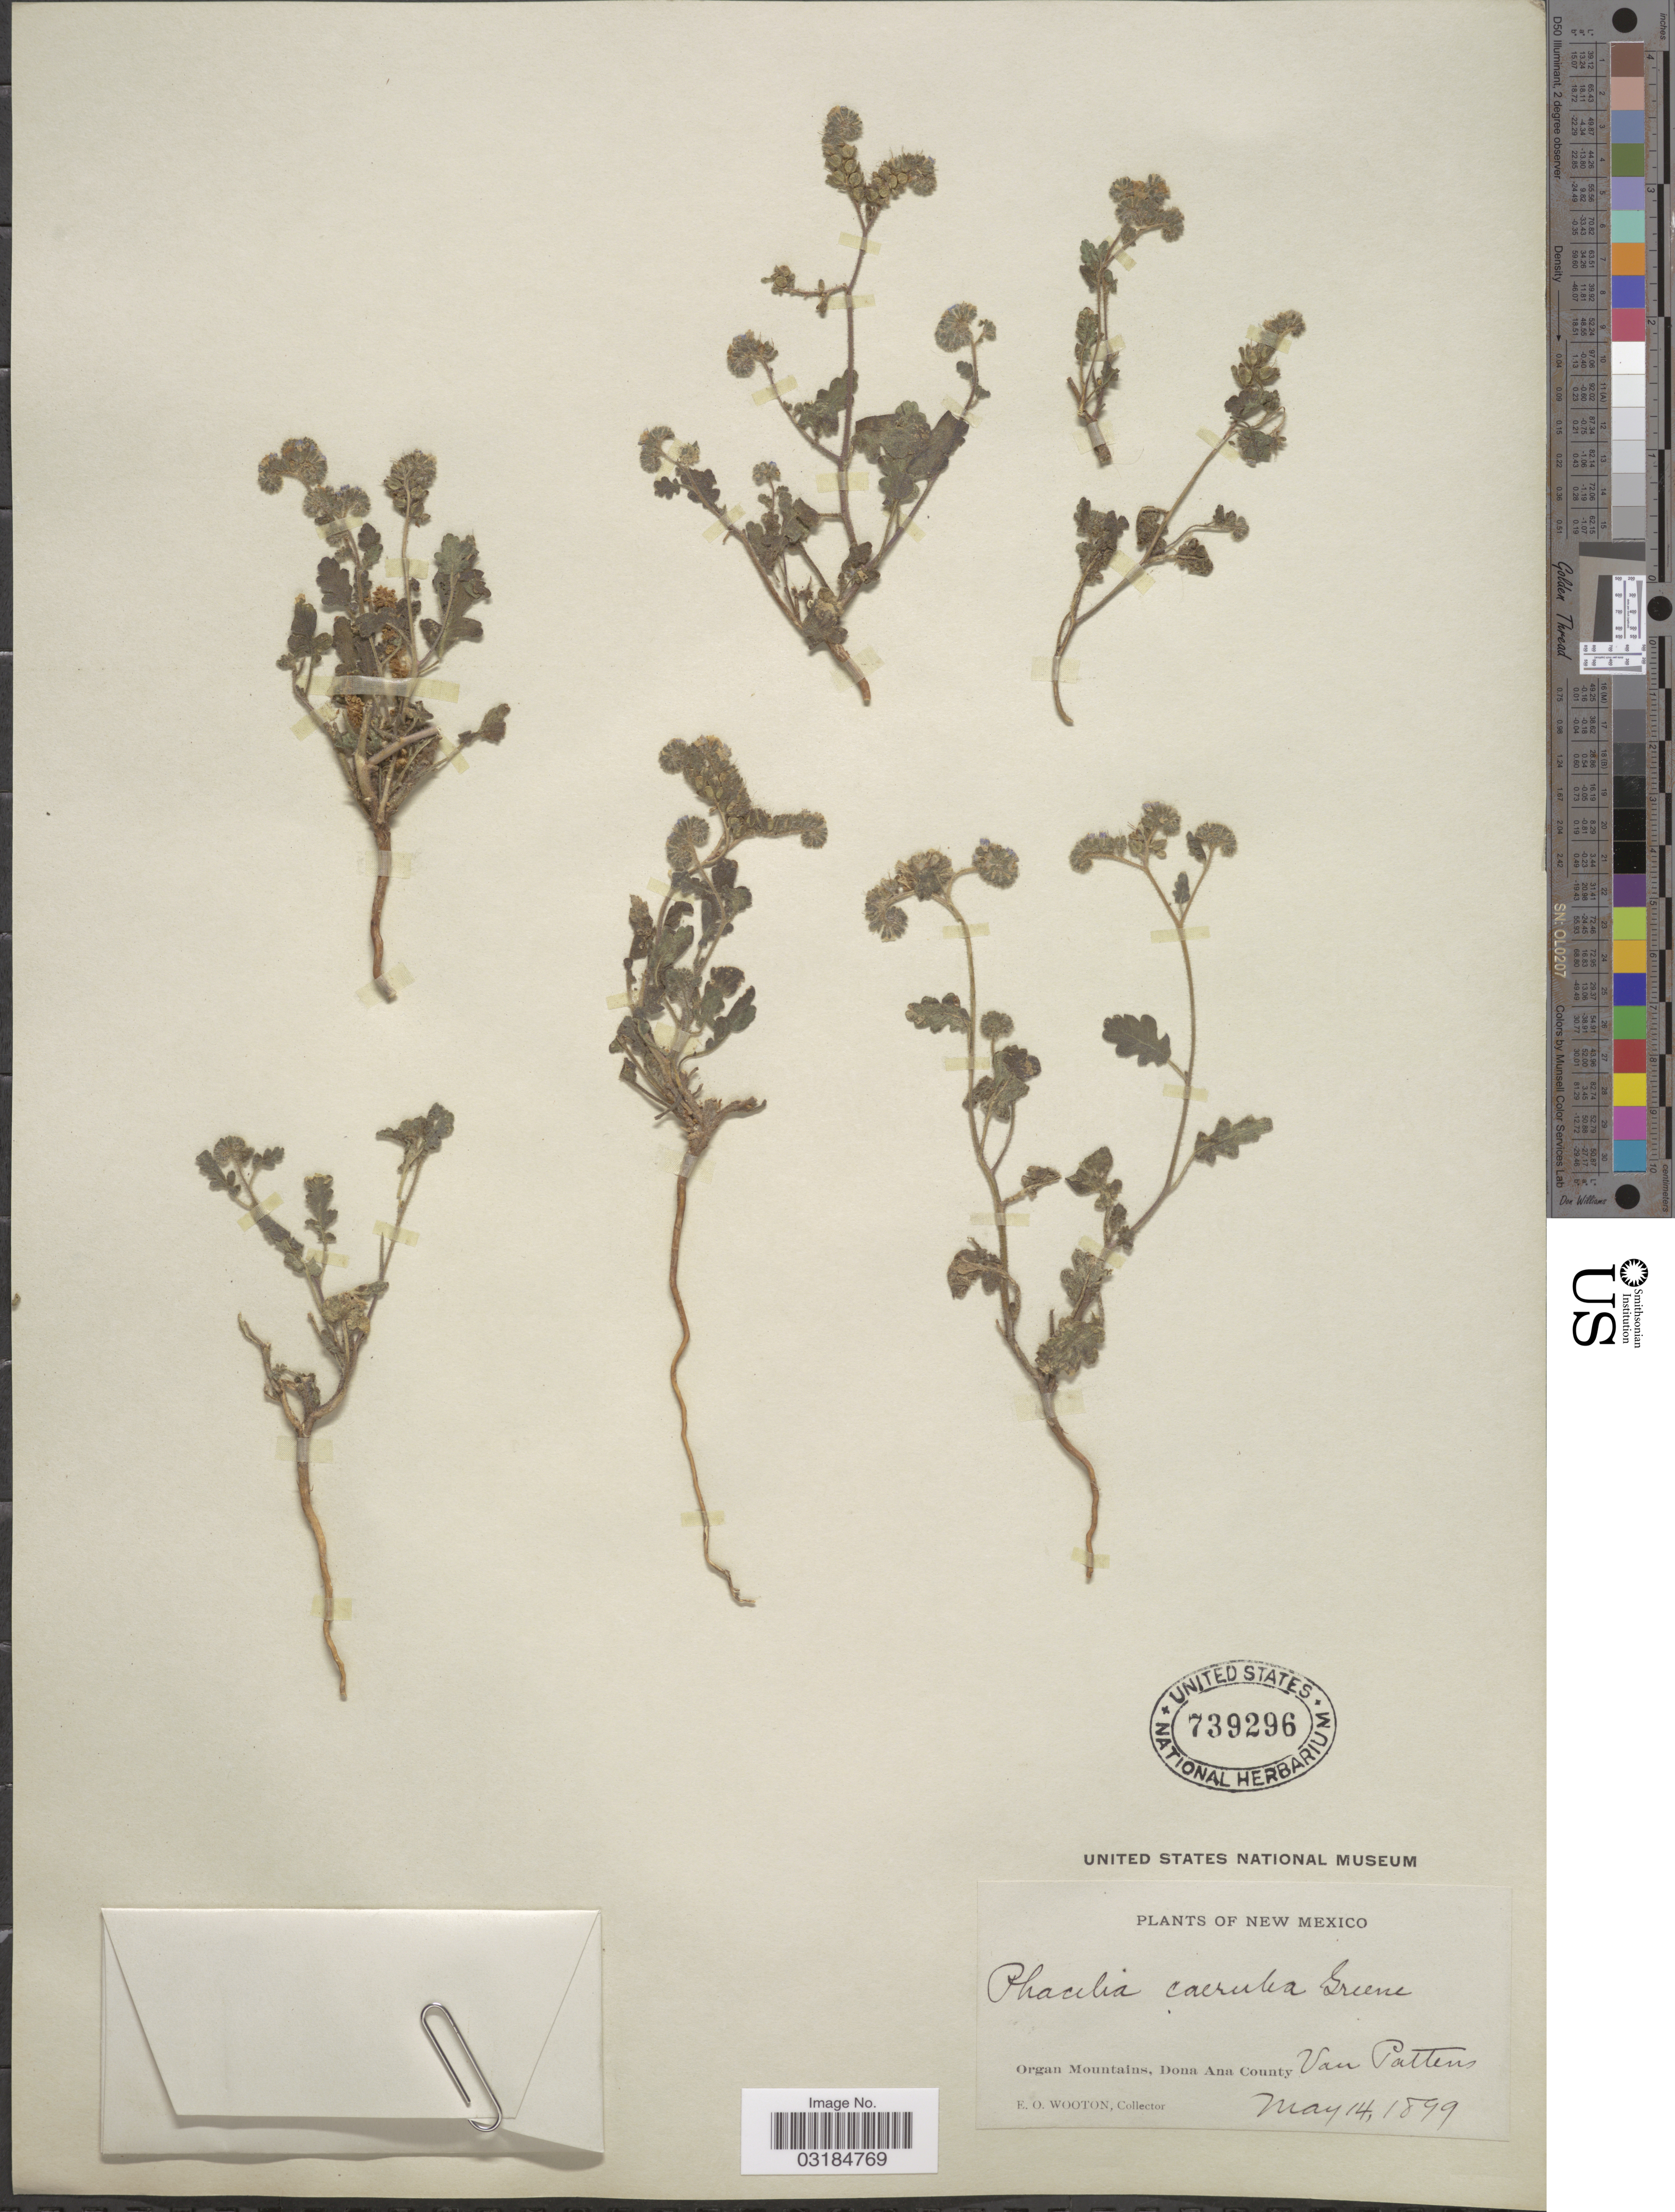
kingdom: Plantae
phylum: Tracheophyta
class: Magnoliopsida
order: Boraginales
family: Hydrophyllaceae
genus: Phacelia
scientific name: Phacelia caerulea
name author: Greene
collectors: E. O. Wooton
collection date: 1899-05-14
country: United States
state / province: New Mexico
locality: Organ Mountains, Dona Ana County, Van Pattens.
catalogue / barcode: US 739296